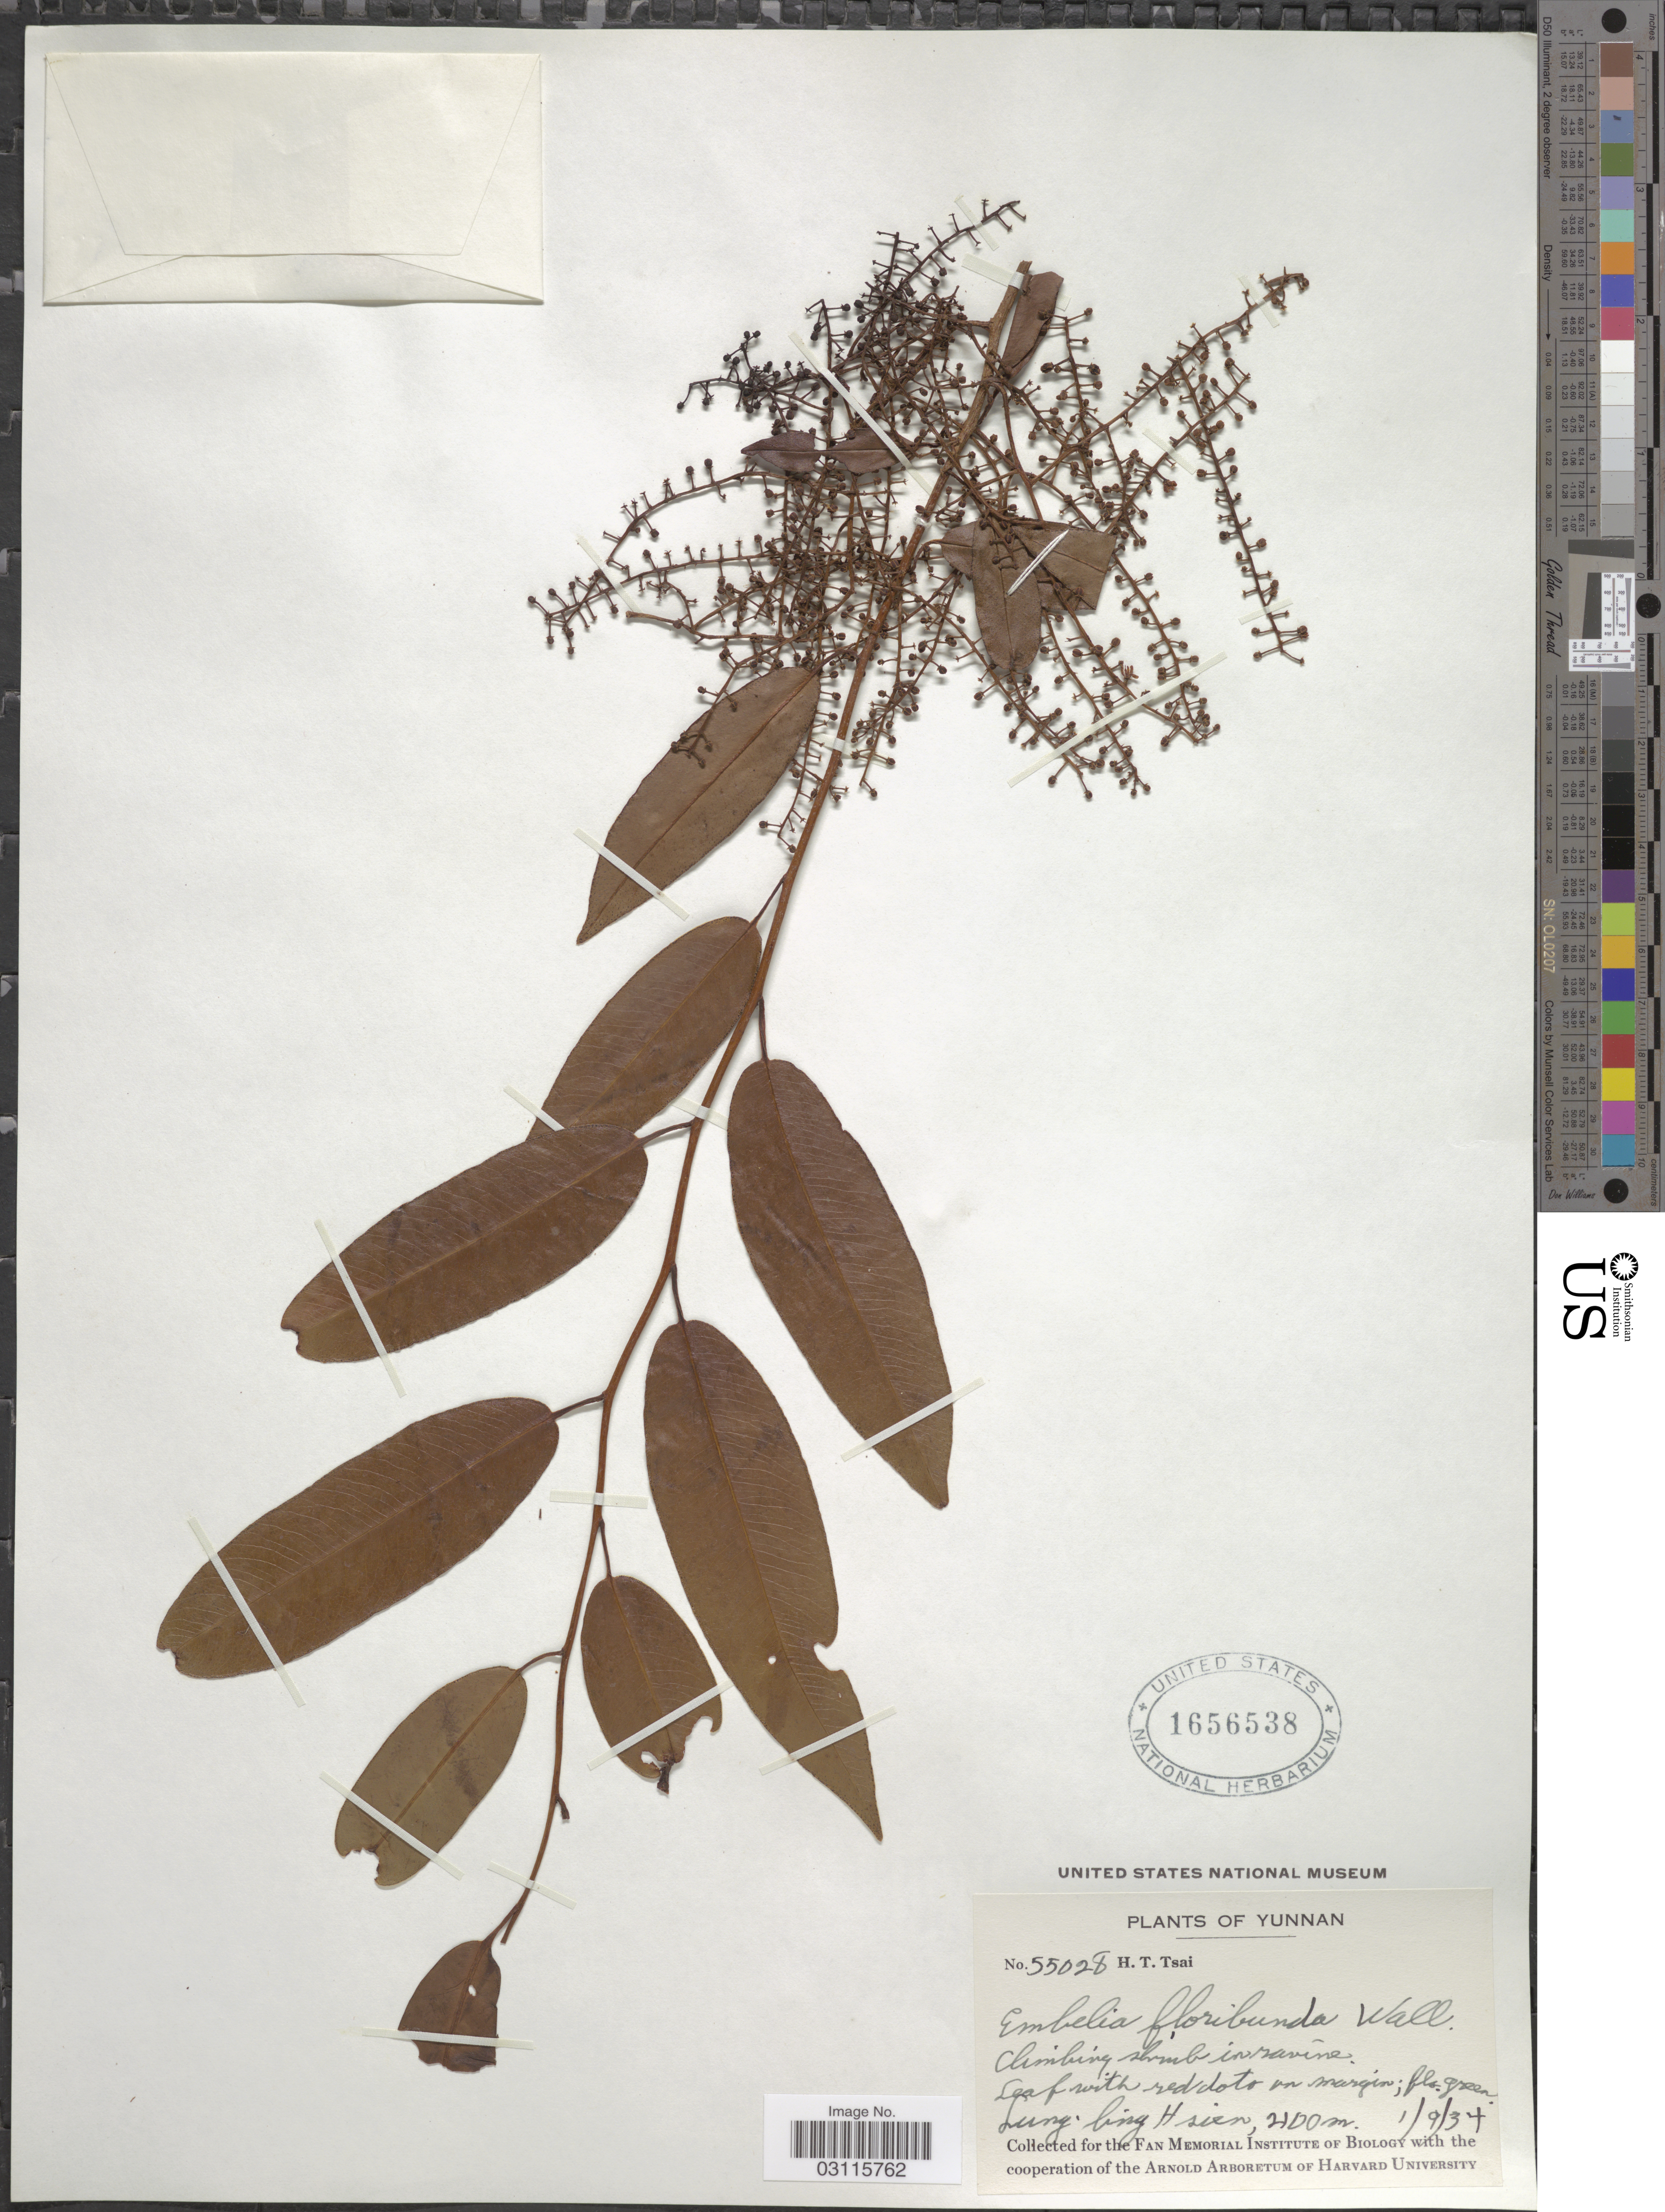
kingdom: Plantae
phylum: Tracheophyta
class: Magnoliopsida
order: Ericales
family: Primulaceae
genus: Embelia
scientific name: Embelia floribunda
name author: Wall.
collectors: H. Tsai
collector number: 55028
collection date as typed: Transcribed d/m/y: 1/9/34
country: China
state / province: Yunnan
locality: Lung-ling Hsien.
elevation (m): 2100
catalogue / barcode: US 1656538